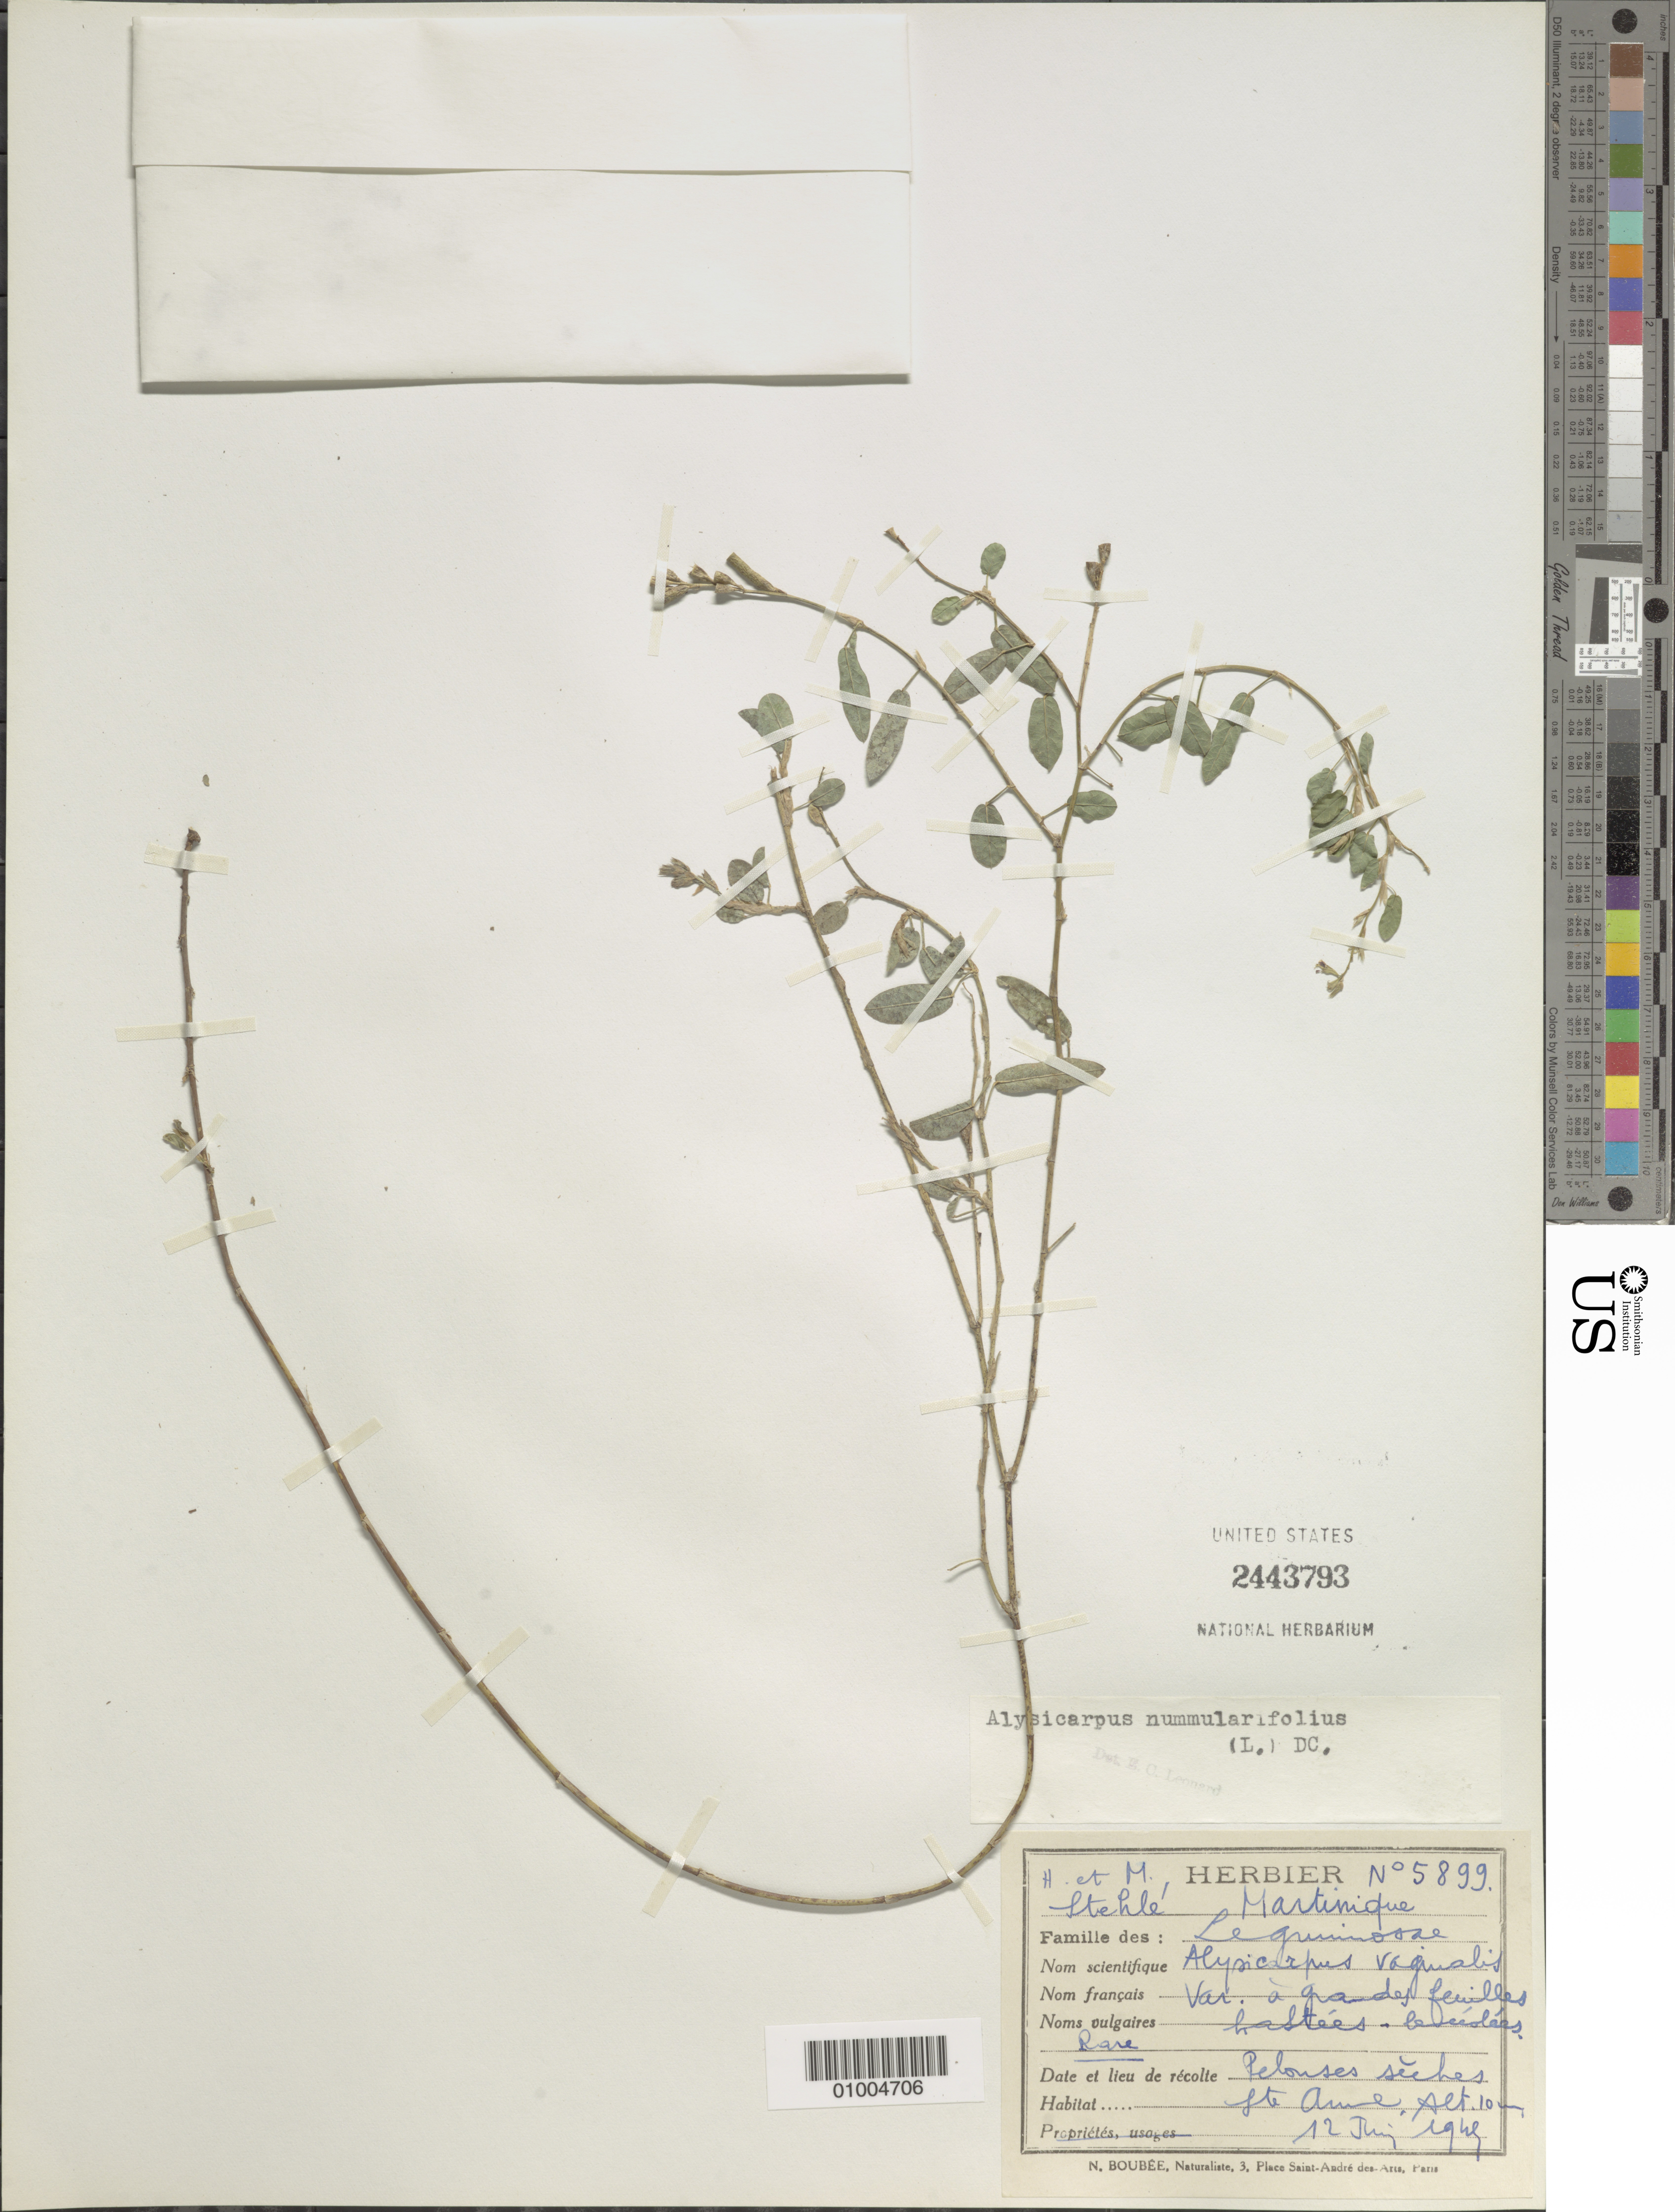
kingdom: Plantae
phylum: Tracheophyta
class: Magnoliopsida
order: Fabales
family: Fabaceae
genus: Alysicarpus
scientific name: Alysicarpus vaginalis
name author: (L.) DC.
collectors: H. Stehlé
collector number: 5899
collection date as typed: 12 Jun 1941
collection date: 1941-06-12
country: Martinique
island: Martinique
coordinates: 0 N, 0 E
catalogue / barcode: US 2443793